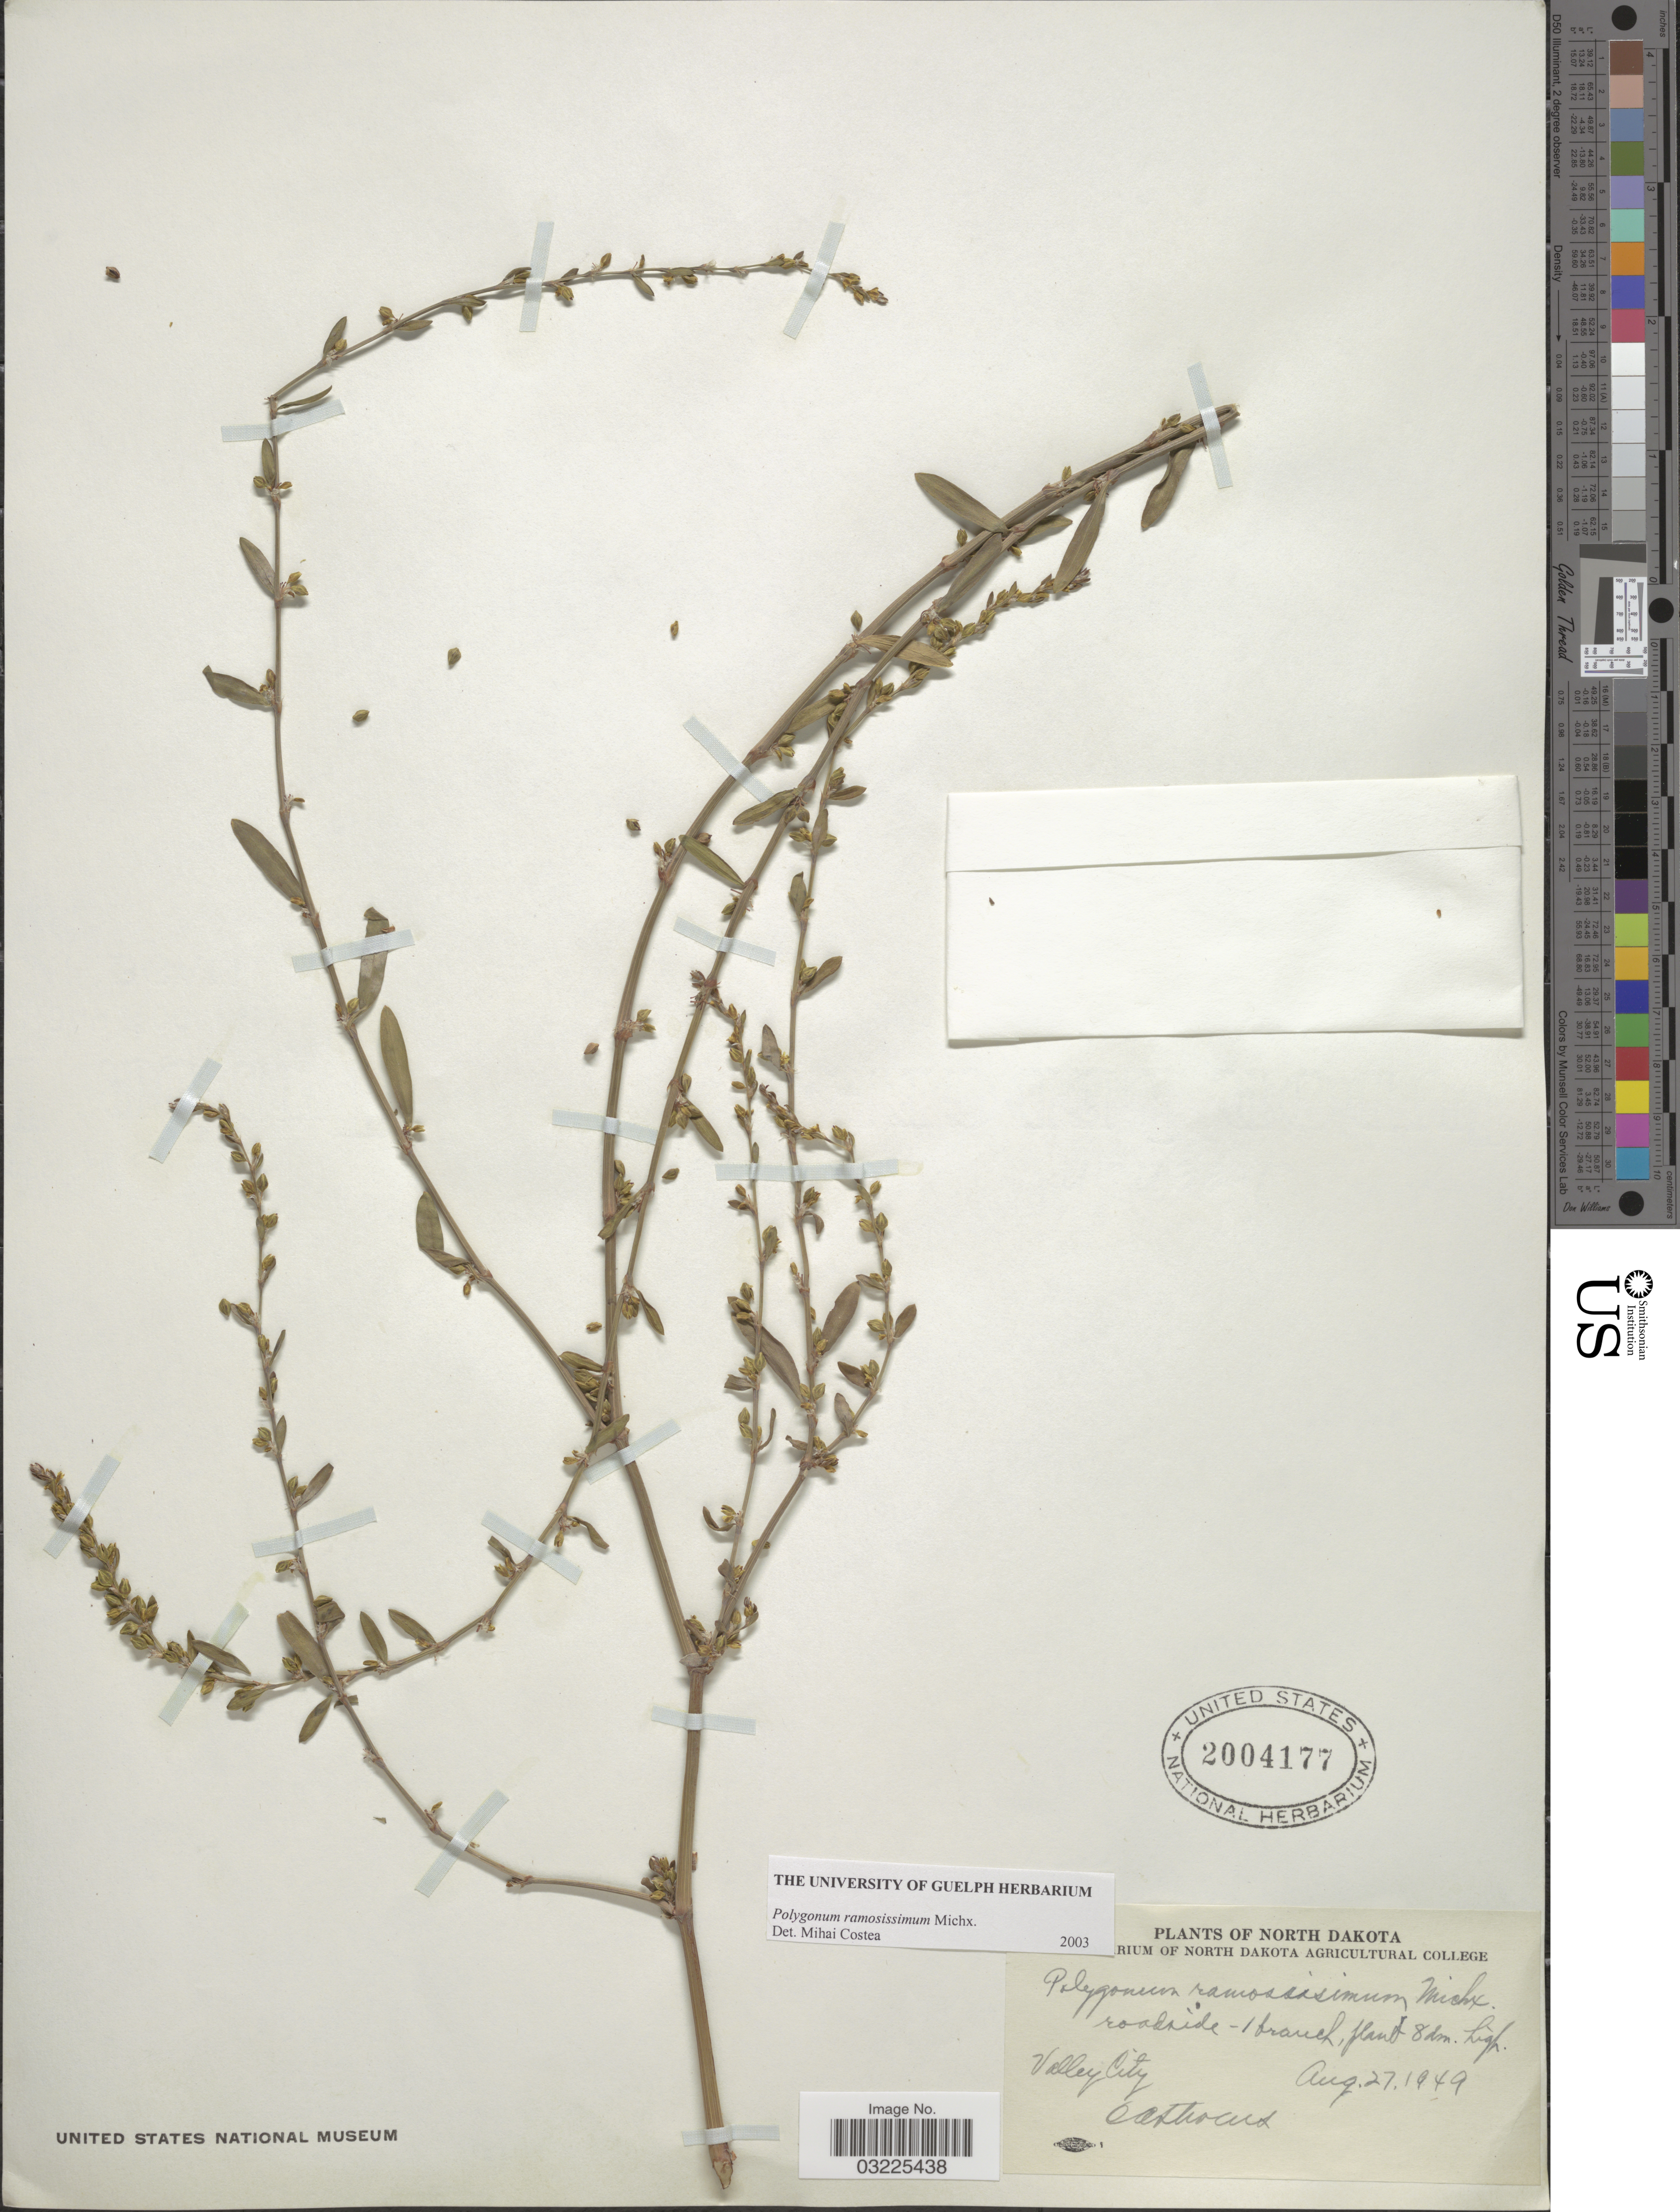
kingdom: Plantae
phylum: Tracheophyta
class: Magnoliopsida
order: Caryophyllales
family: Polygonaceae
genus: Polygonum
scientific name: Polygonum ramosissimum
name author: Michx.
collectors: O. A. Stevens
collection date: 1949-08-27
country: United States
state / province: North Dakota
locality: Valley City.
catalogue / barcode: US 2004177